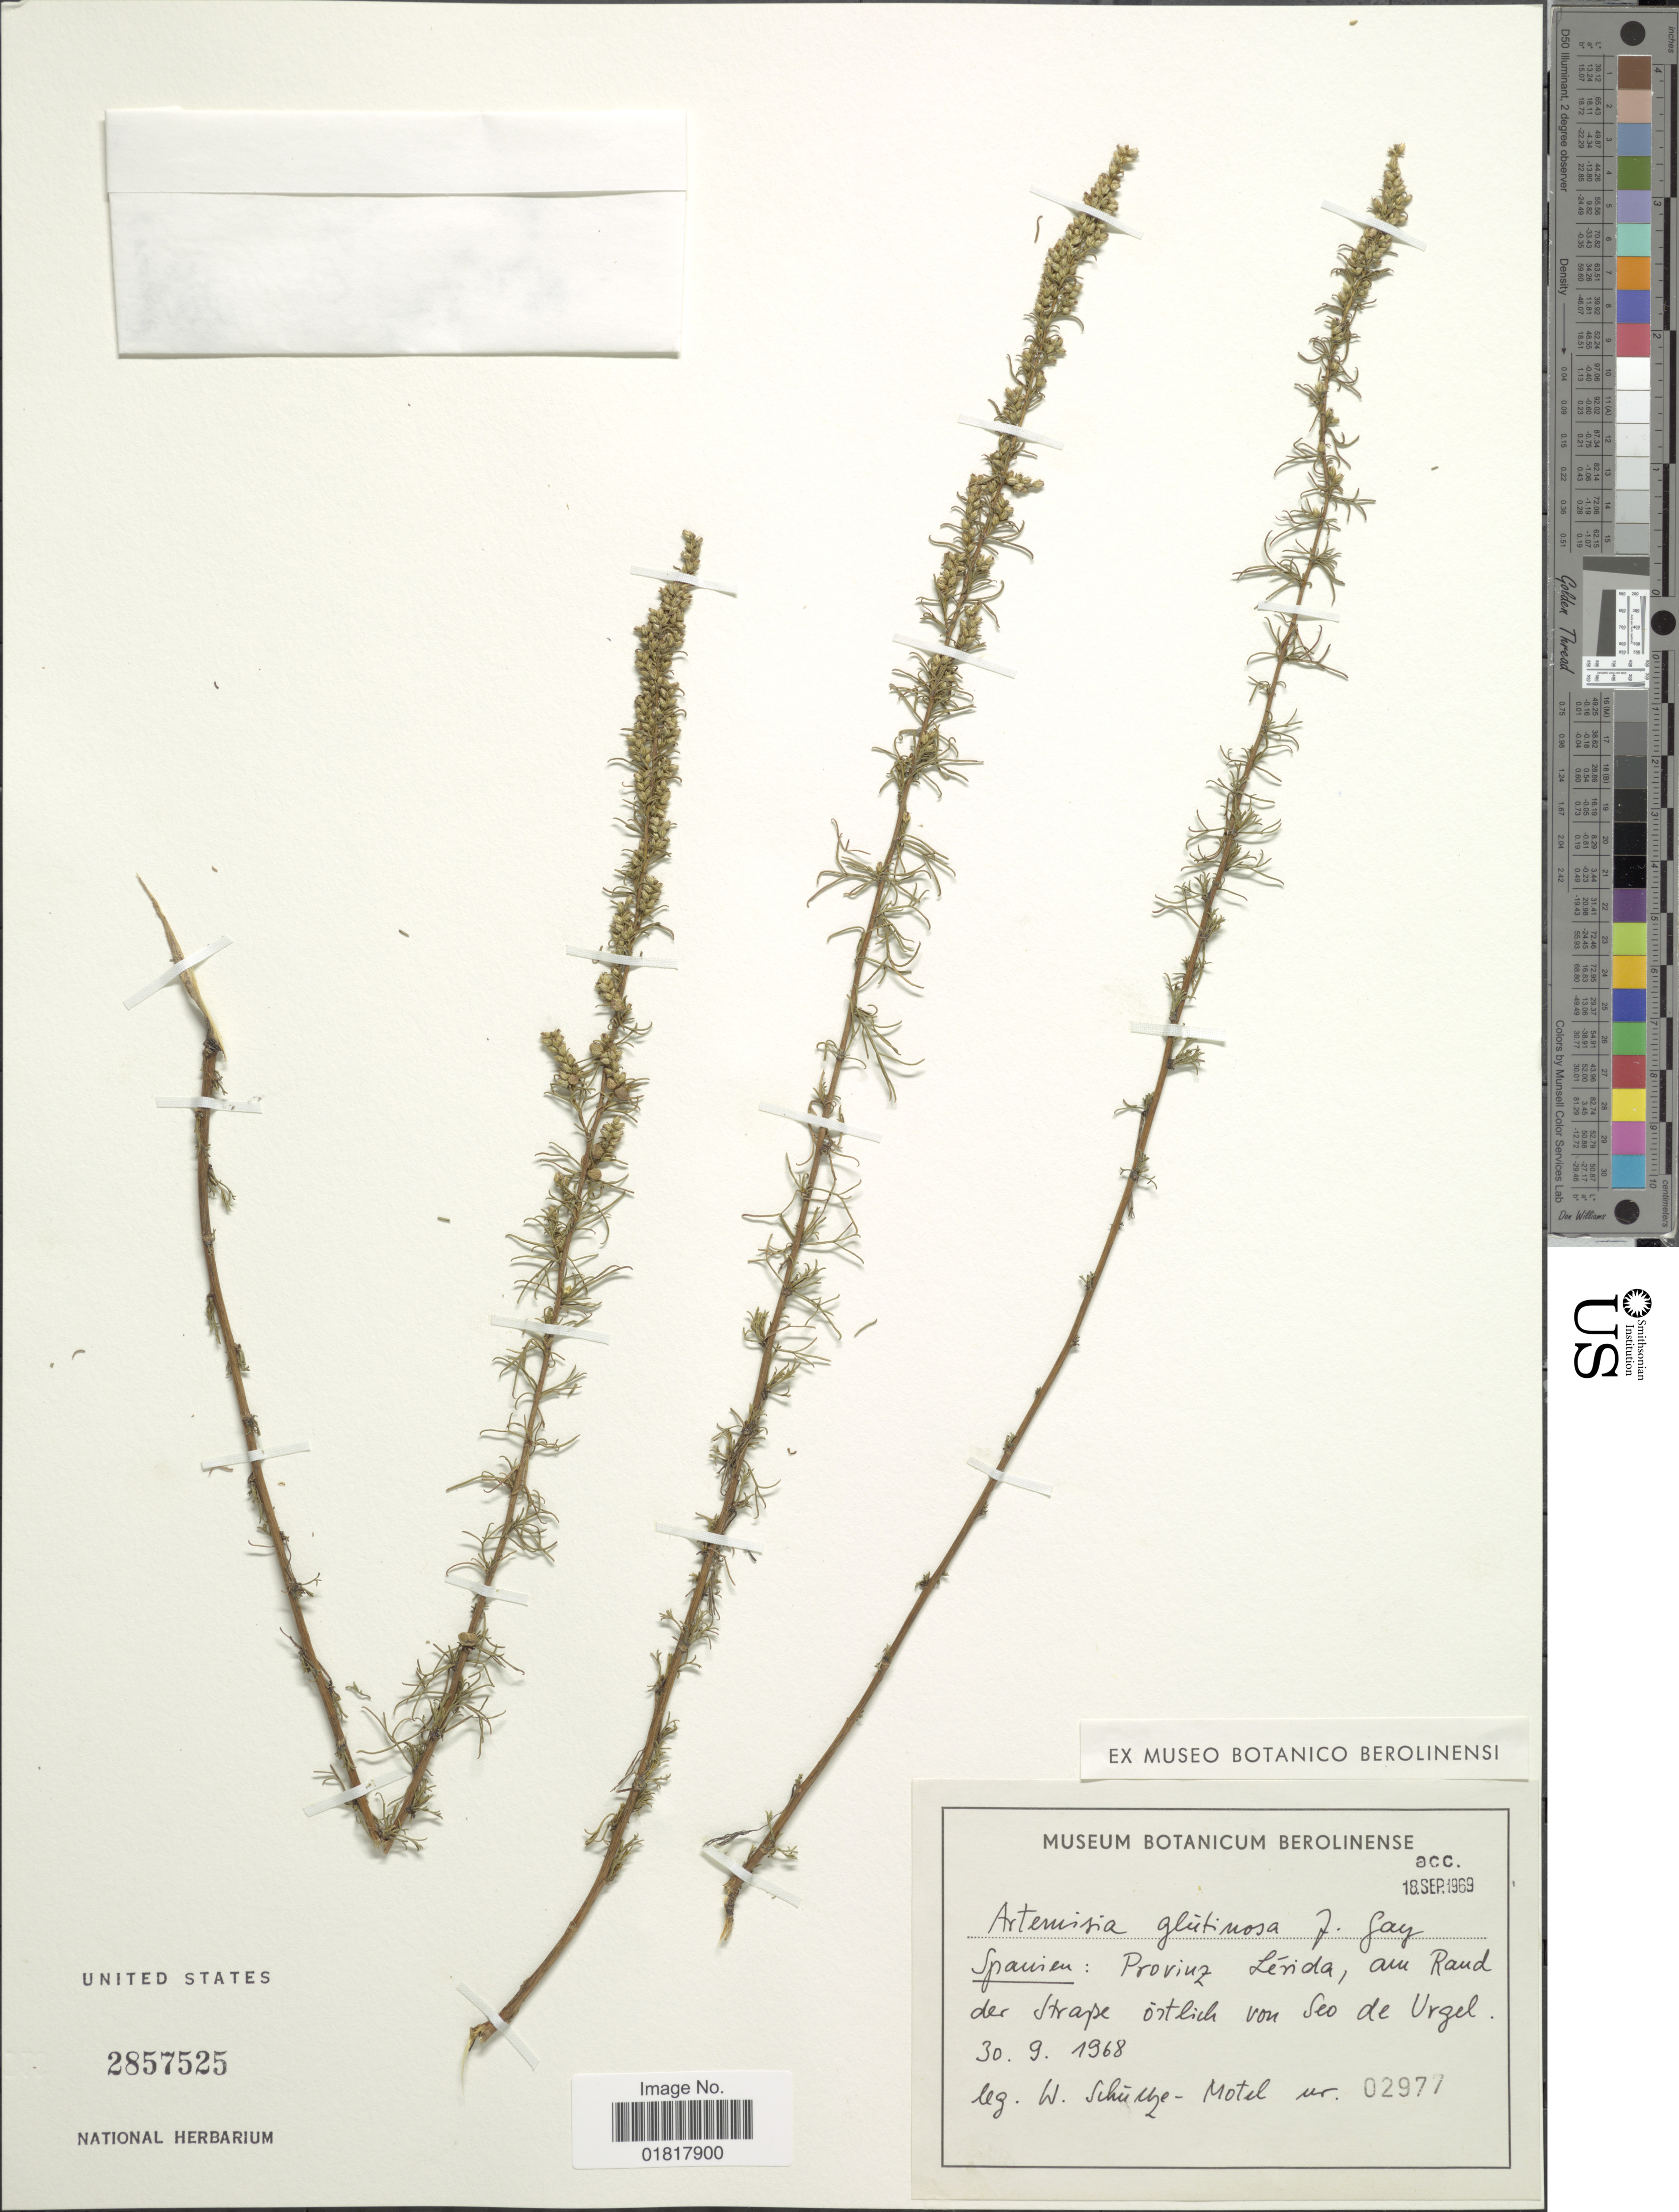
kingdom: Plantae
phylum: Tracheophyta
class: Magnoliopsida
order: Asterales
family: Asteraceae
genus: Artemisia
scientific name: Artemisia glutinosa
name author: J. Gay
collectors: W. Schulze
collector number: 02977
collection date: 1968-09-30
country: Spain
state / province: Catalunya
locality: Provinz Lérida, am Raus der Straße östlich von Seo de Urgel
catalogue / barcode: US 2857525